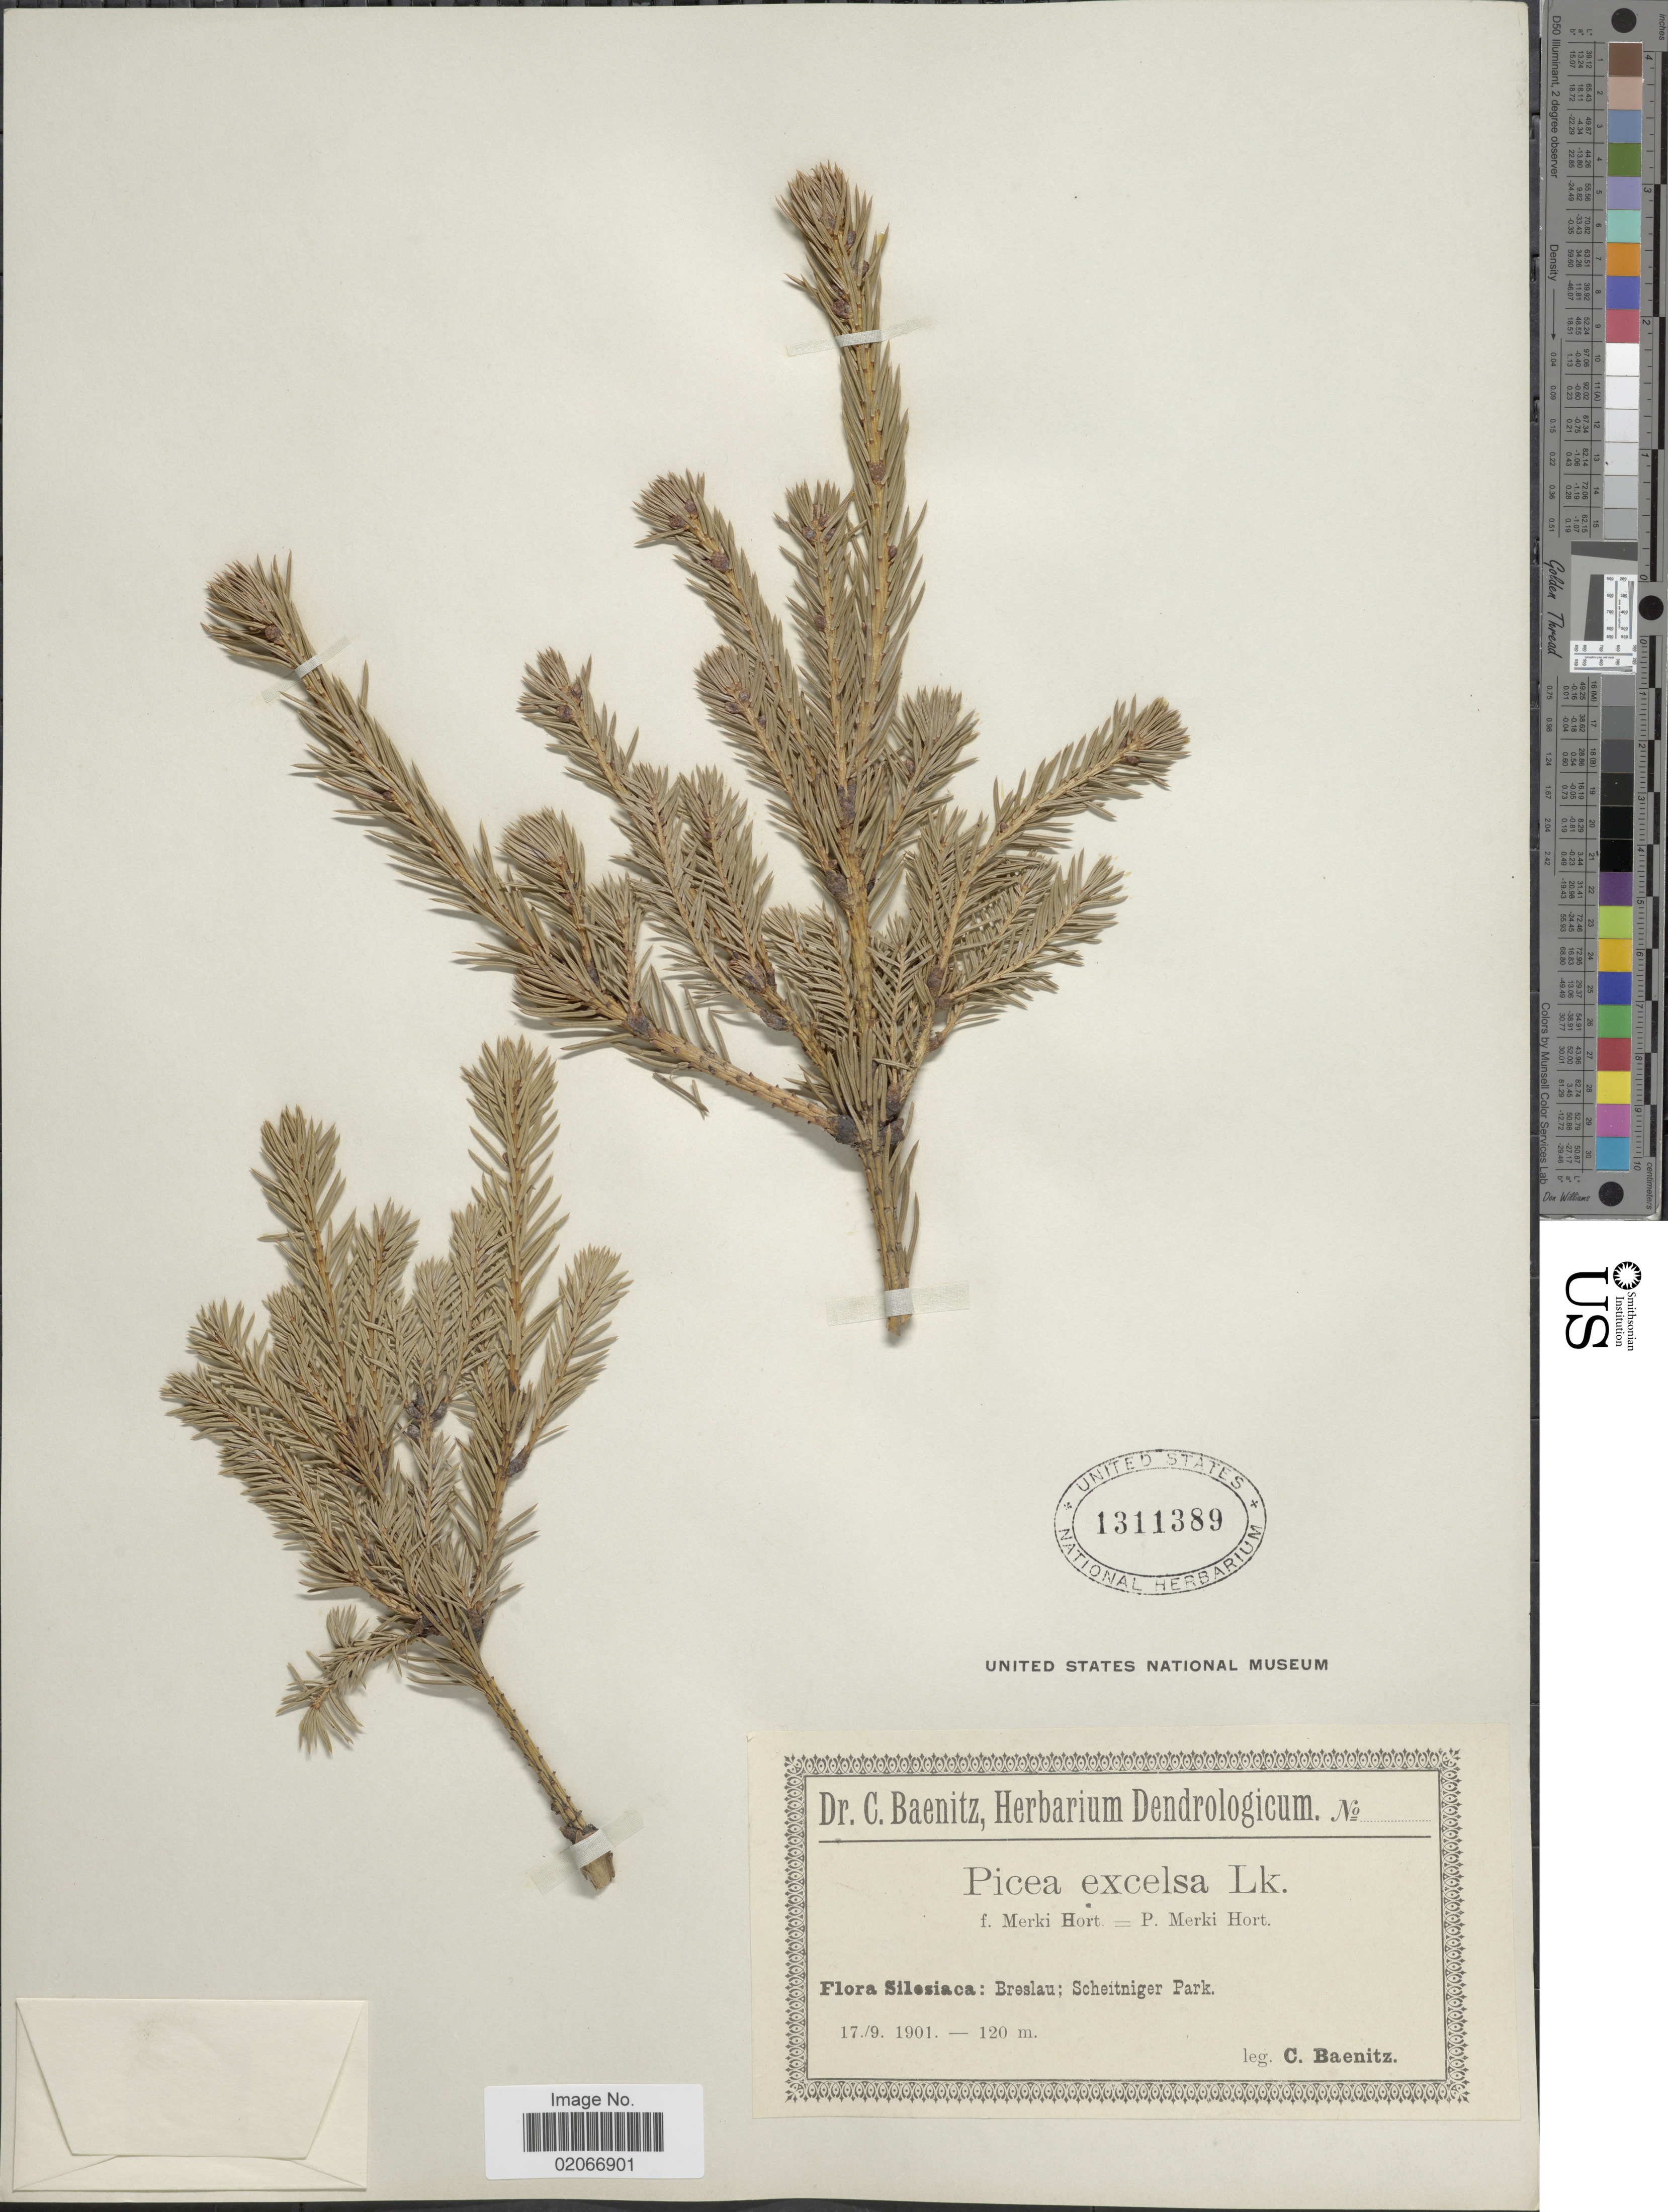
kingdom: Plantae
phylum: Tracheophyta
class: Pinopsida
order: Pinales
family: Pinaceae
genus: Picea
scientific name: Picea excelsa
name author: Link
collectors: C. G. Baenitz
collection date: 1901-09-17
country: Poland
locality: Silesiaca: Breslau; Scheitniger Park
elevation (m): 120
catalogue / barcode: US 1311389